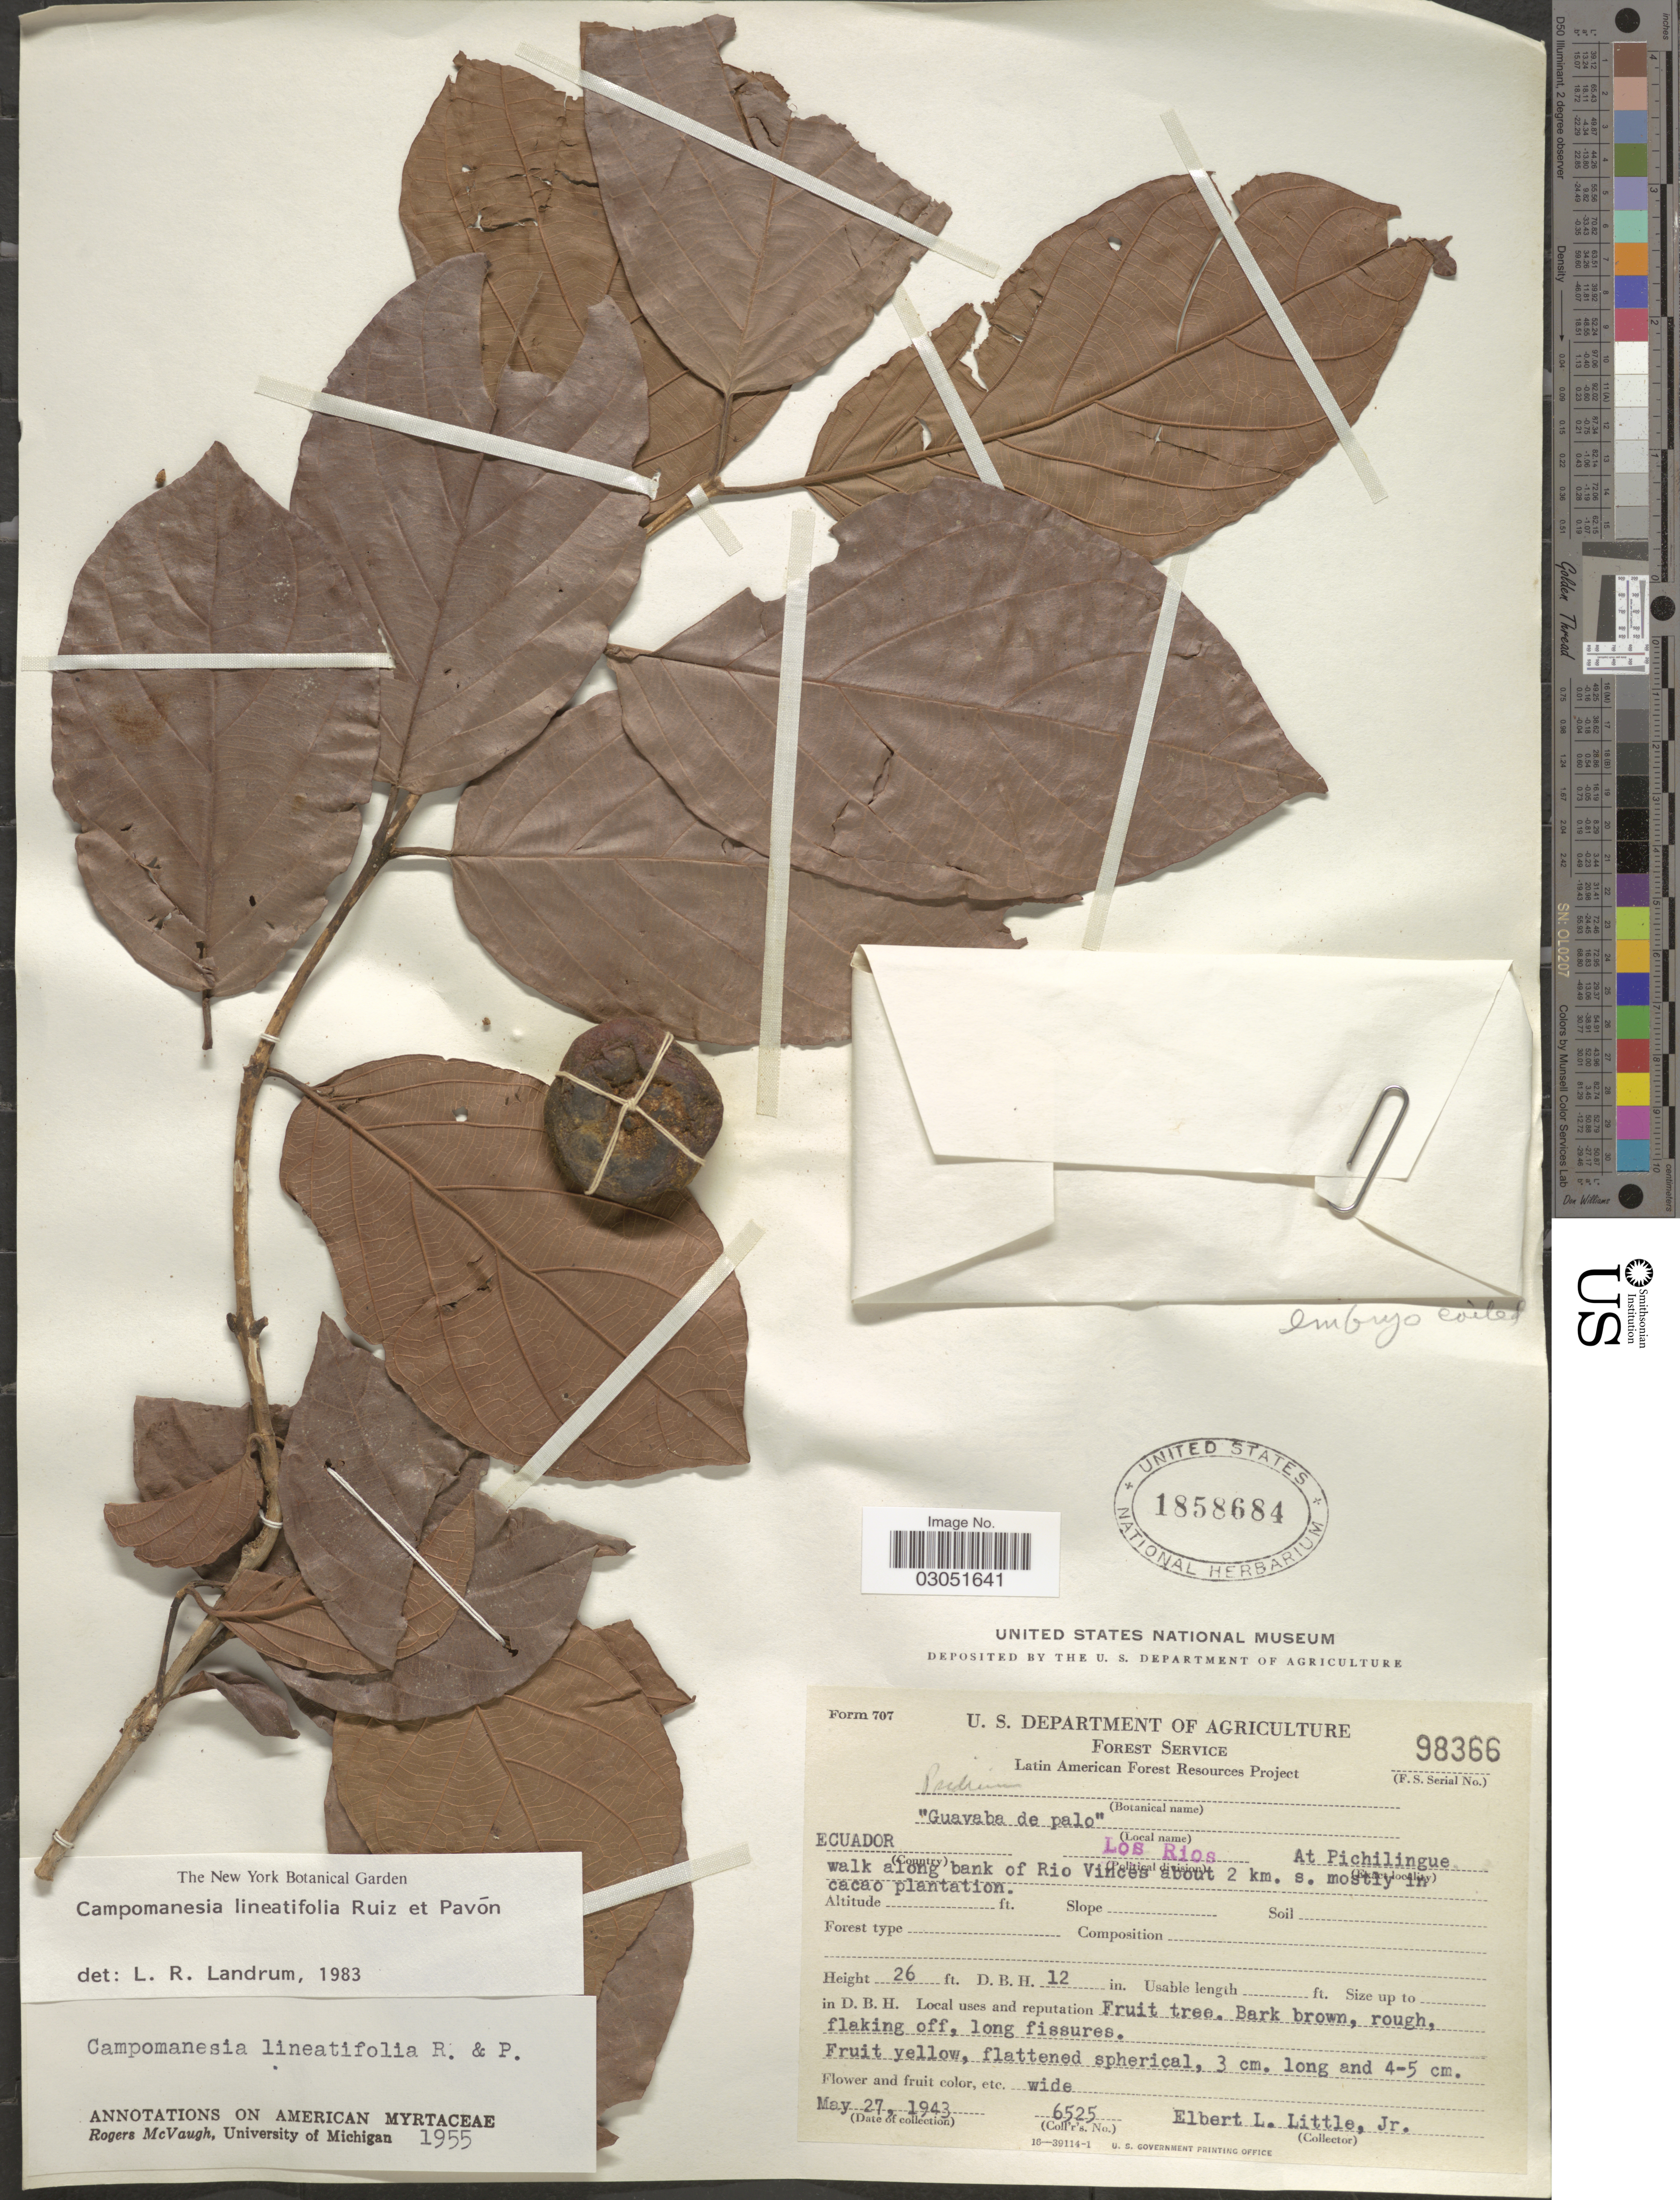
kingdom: Plantae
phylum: Tracheophyta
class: Magnoliopsida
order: Myrtales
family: Myrtaceae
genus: Campomanesia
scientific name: Campomanesia lineatifolia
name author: Ruiz & Pav.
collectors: E. L. Little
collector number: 98366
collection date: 1943-05-27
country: Ecuador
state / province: Los Ríos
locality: At Pichilingue walk along bank of Rio Vinches about 2 km. s. mostly in cacao plantation.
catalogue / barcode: US 1858684